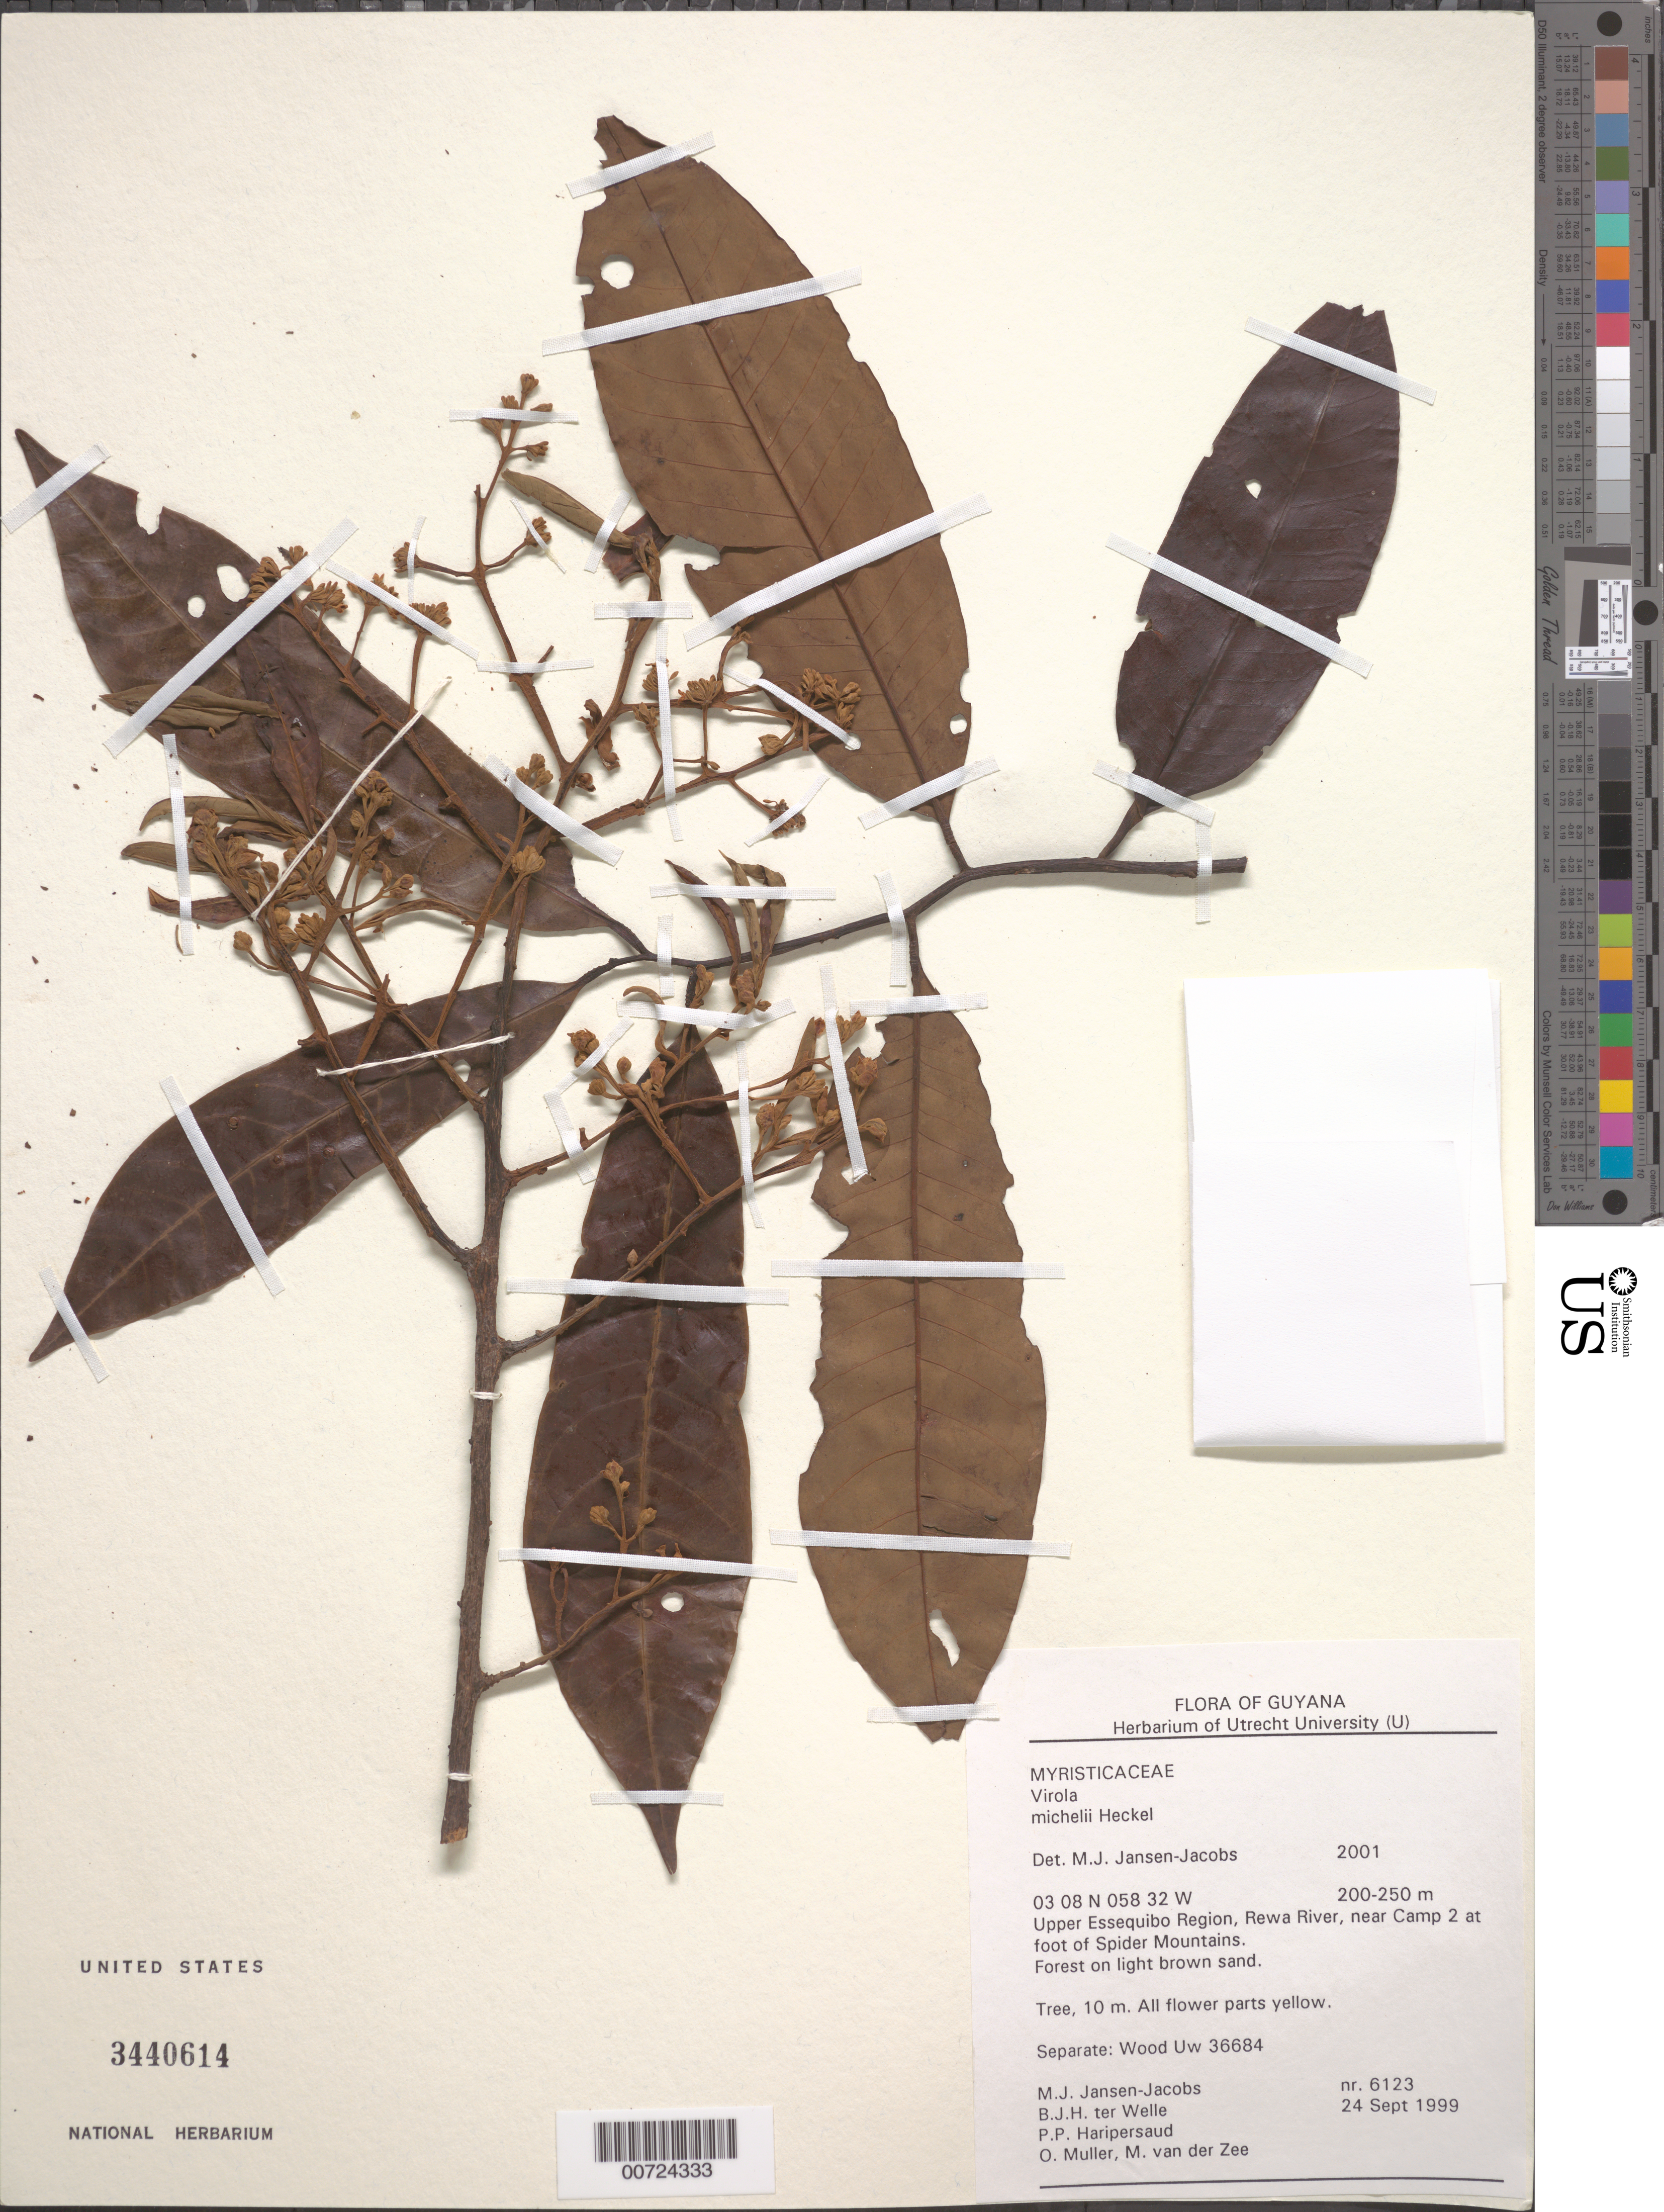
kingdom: Plantae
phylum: Tracheophyta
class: Magnoliopsida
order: Magnoliales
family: Myristicaceae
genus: Virola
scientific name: Virola michelii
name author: Heckel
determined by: Jansen-Jacobs, M. J., (U), Nationaal Herbarium Nederland, Utrecht University branch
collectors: M. J. Jansen-Jacobs, B. Welle, P. Haripersaud, O. Muller & M. van der Zee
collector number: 6123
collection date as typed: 24-Sep-99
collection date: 1999-09-24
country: Guyana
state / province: U. Takutu-U. Essequibo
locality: Rewa River, at foot of Spider Mts., near camp 2, Upper Essequibo Region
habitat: Forest on light brown sand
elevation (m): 200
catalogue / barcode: US 3440614